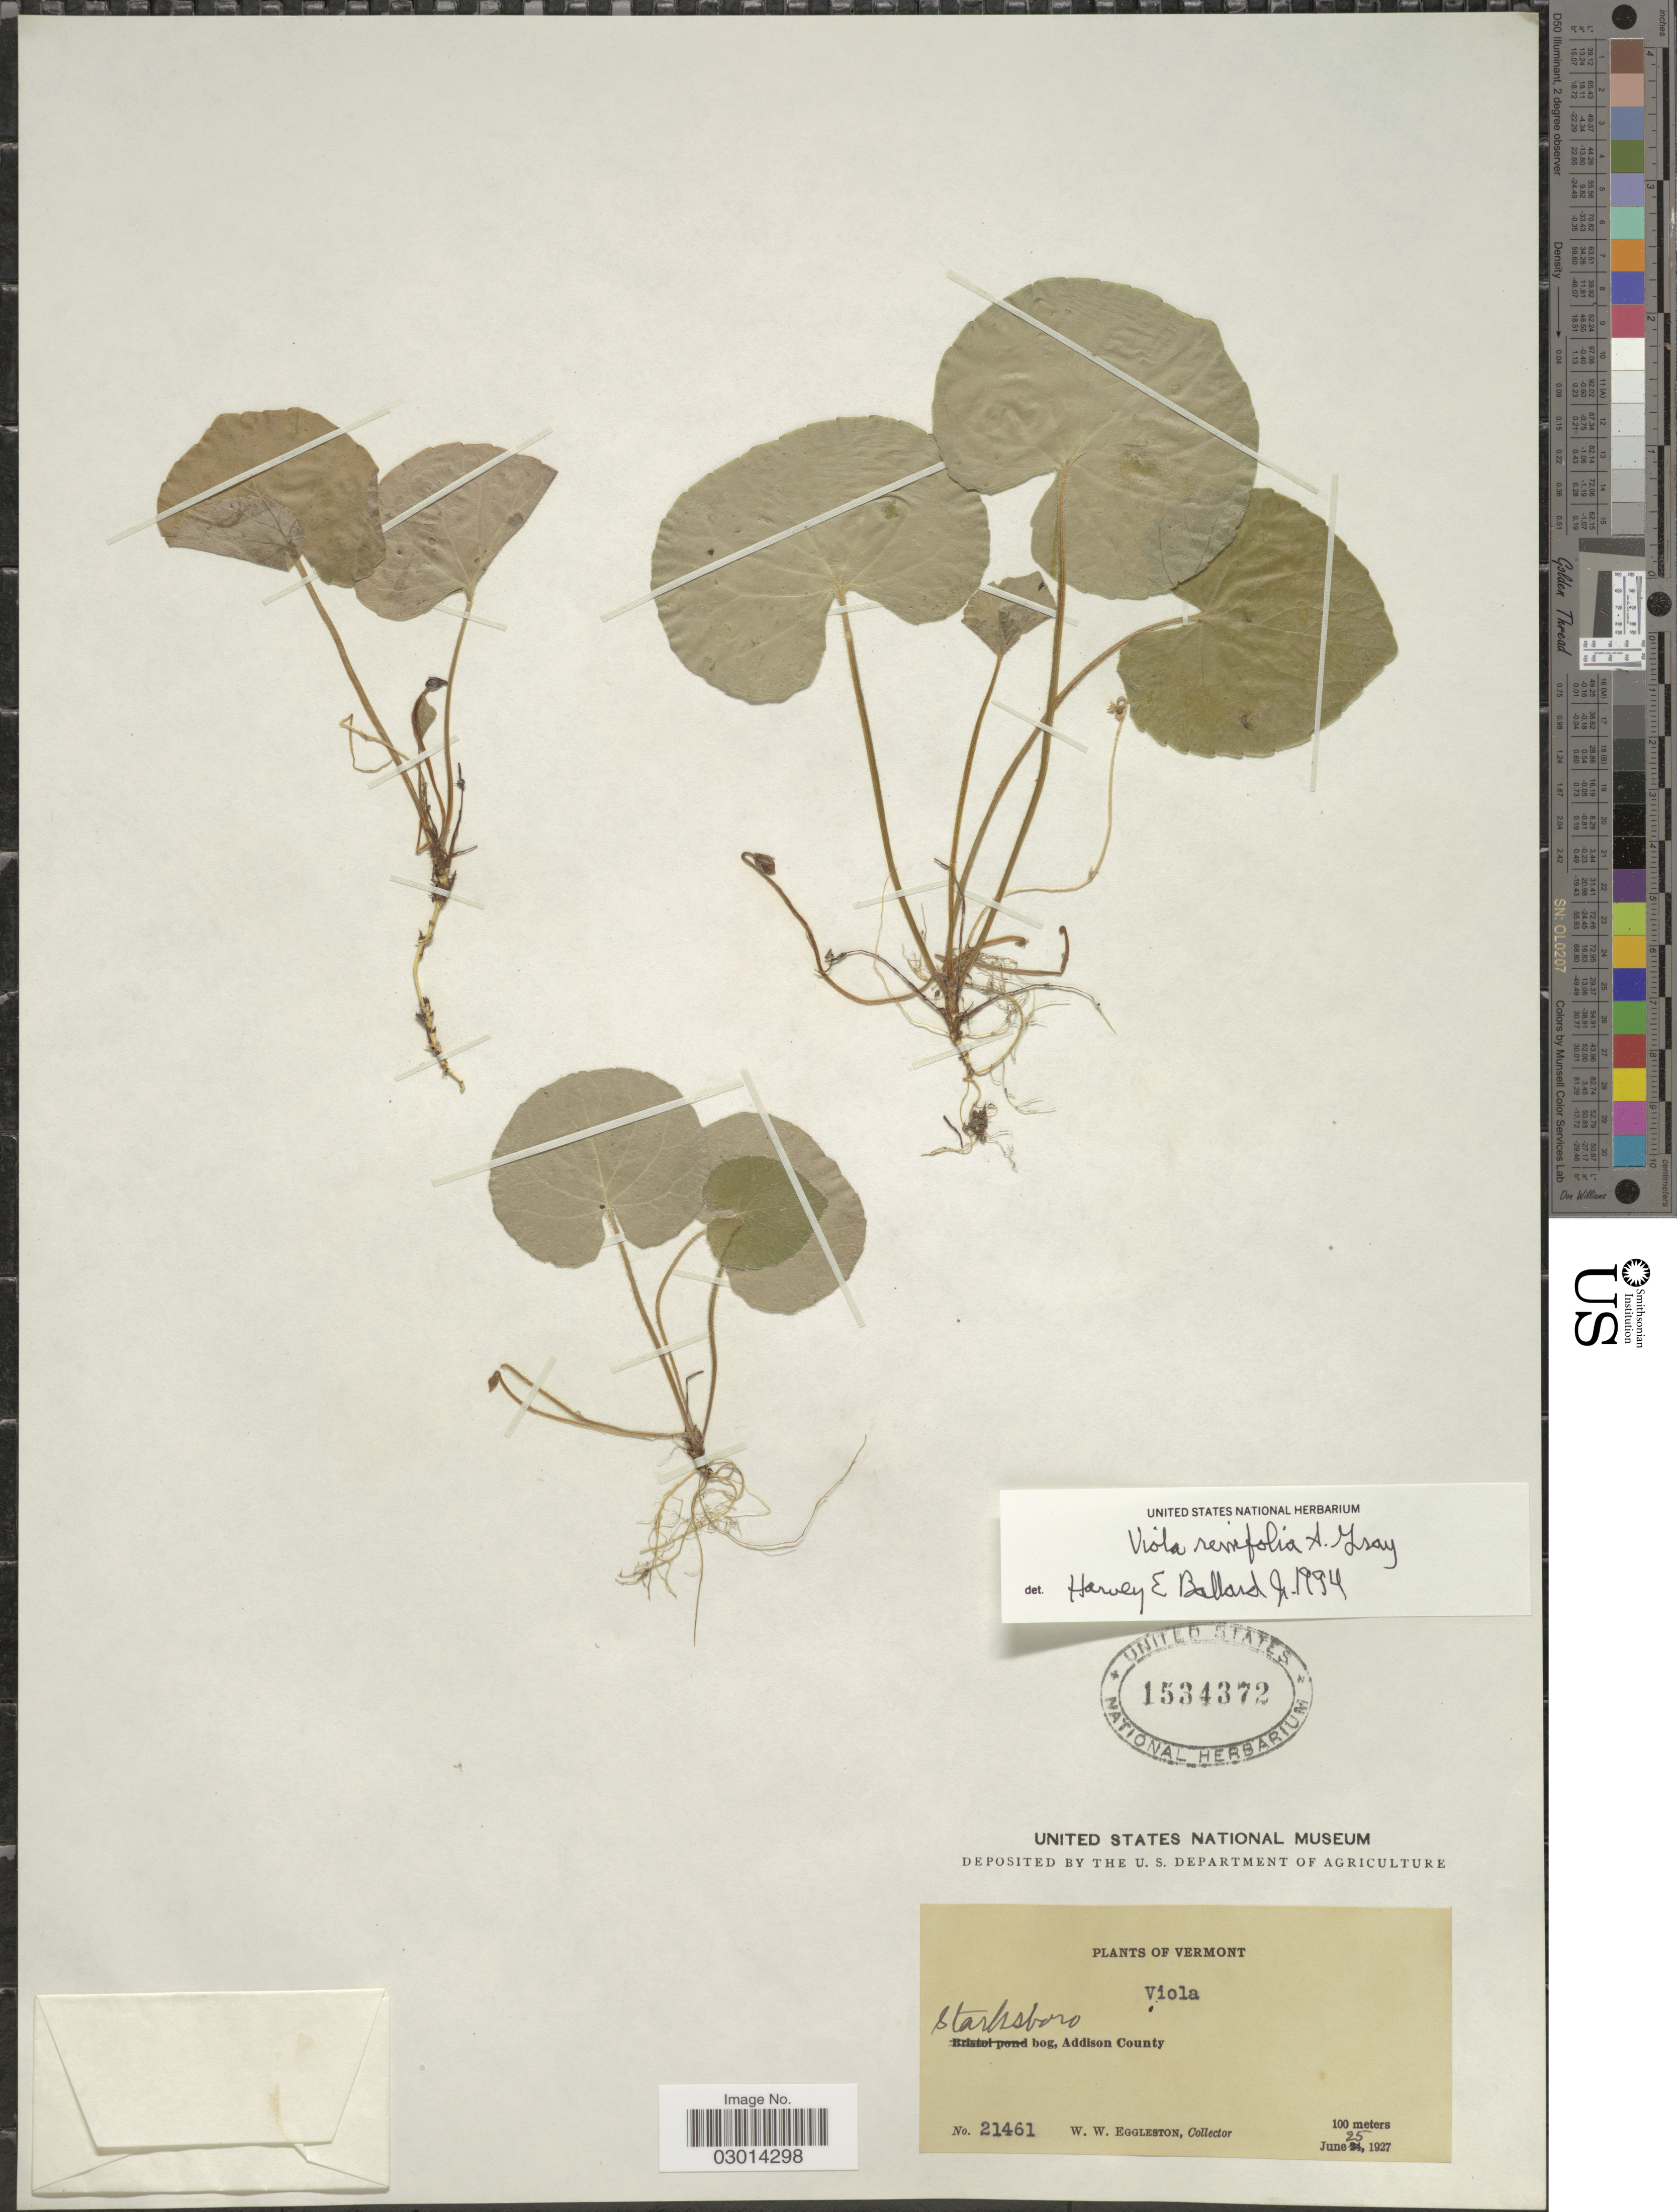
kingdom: Plantae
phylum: Tracheophyta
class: Magnoliopsida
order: Malpighiales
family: Violaceae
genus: Viola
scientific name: Viola renifolia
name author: A. Gray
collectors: W. W. Eggleston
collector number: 21461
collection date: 1927-06-25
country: United States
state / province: Vermont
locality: Starksboro bog, Addison County.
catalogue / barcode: US 1534372